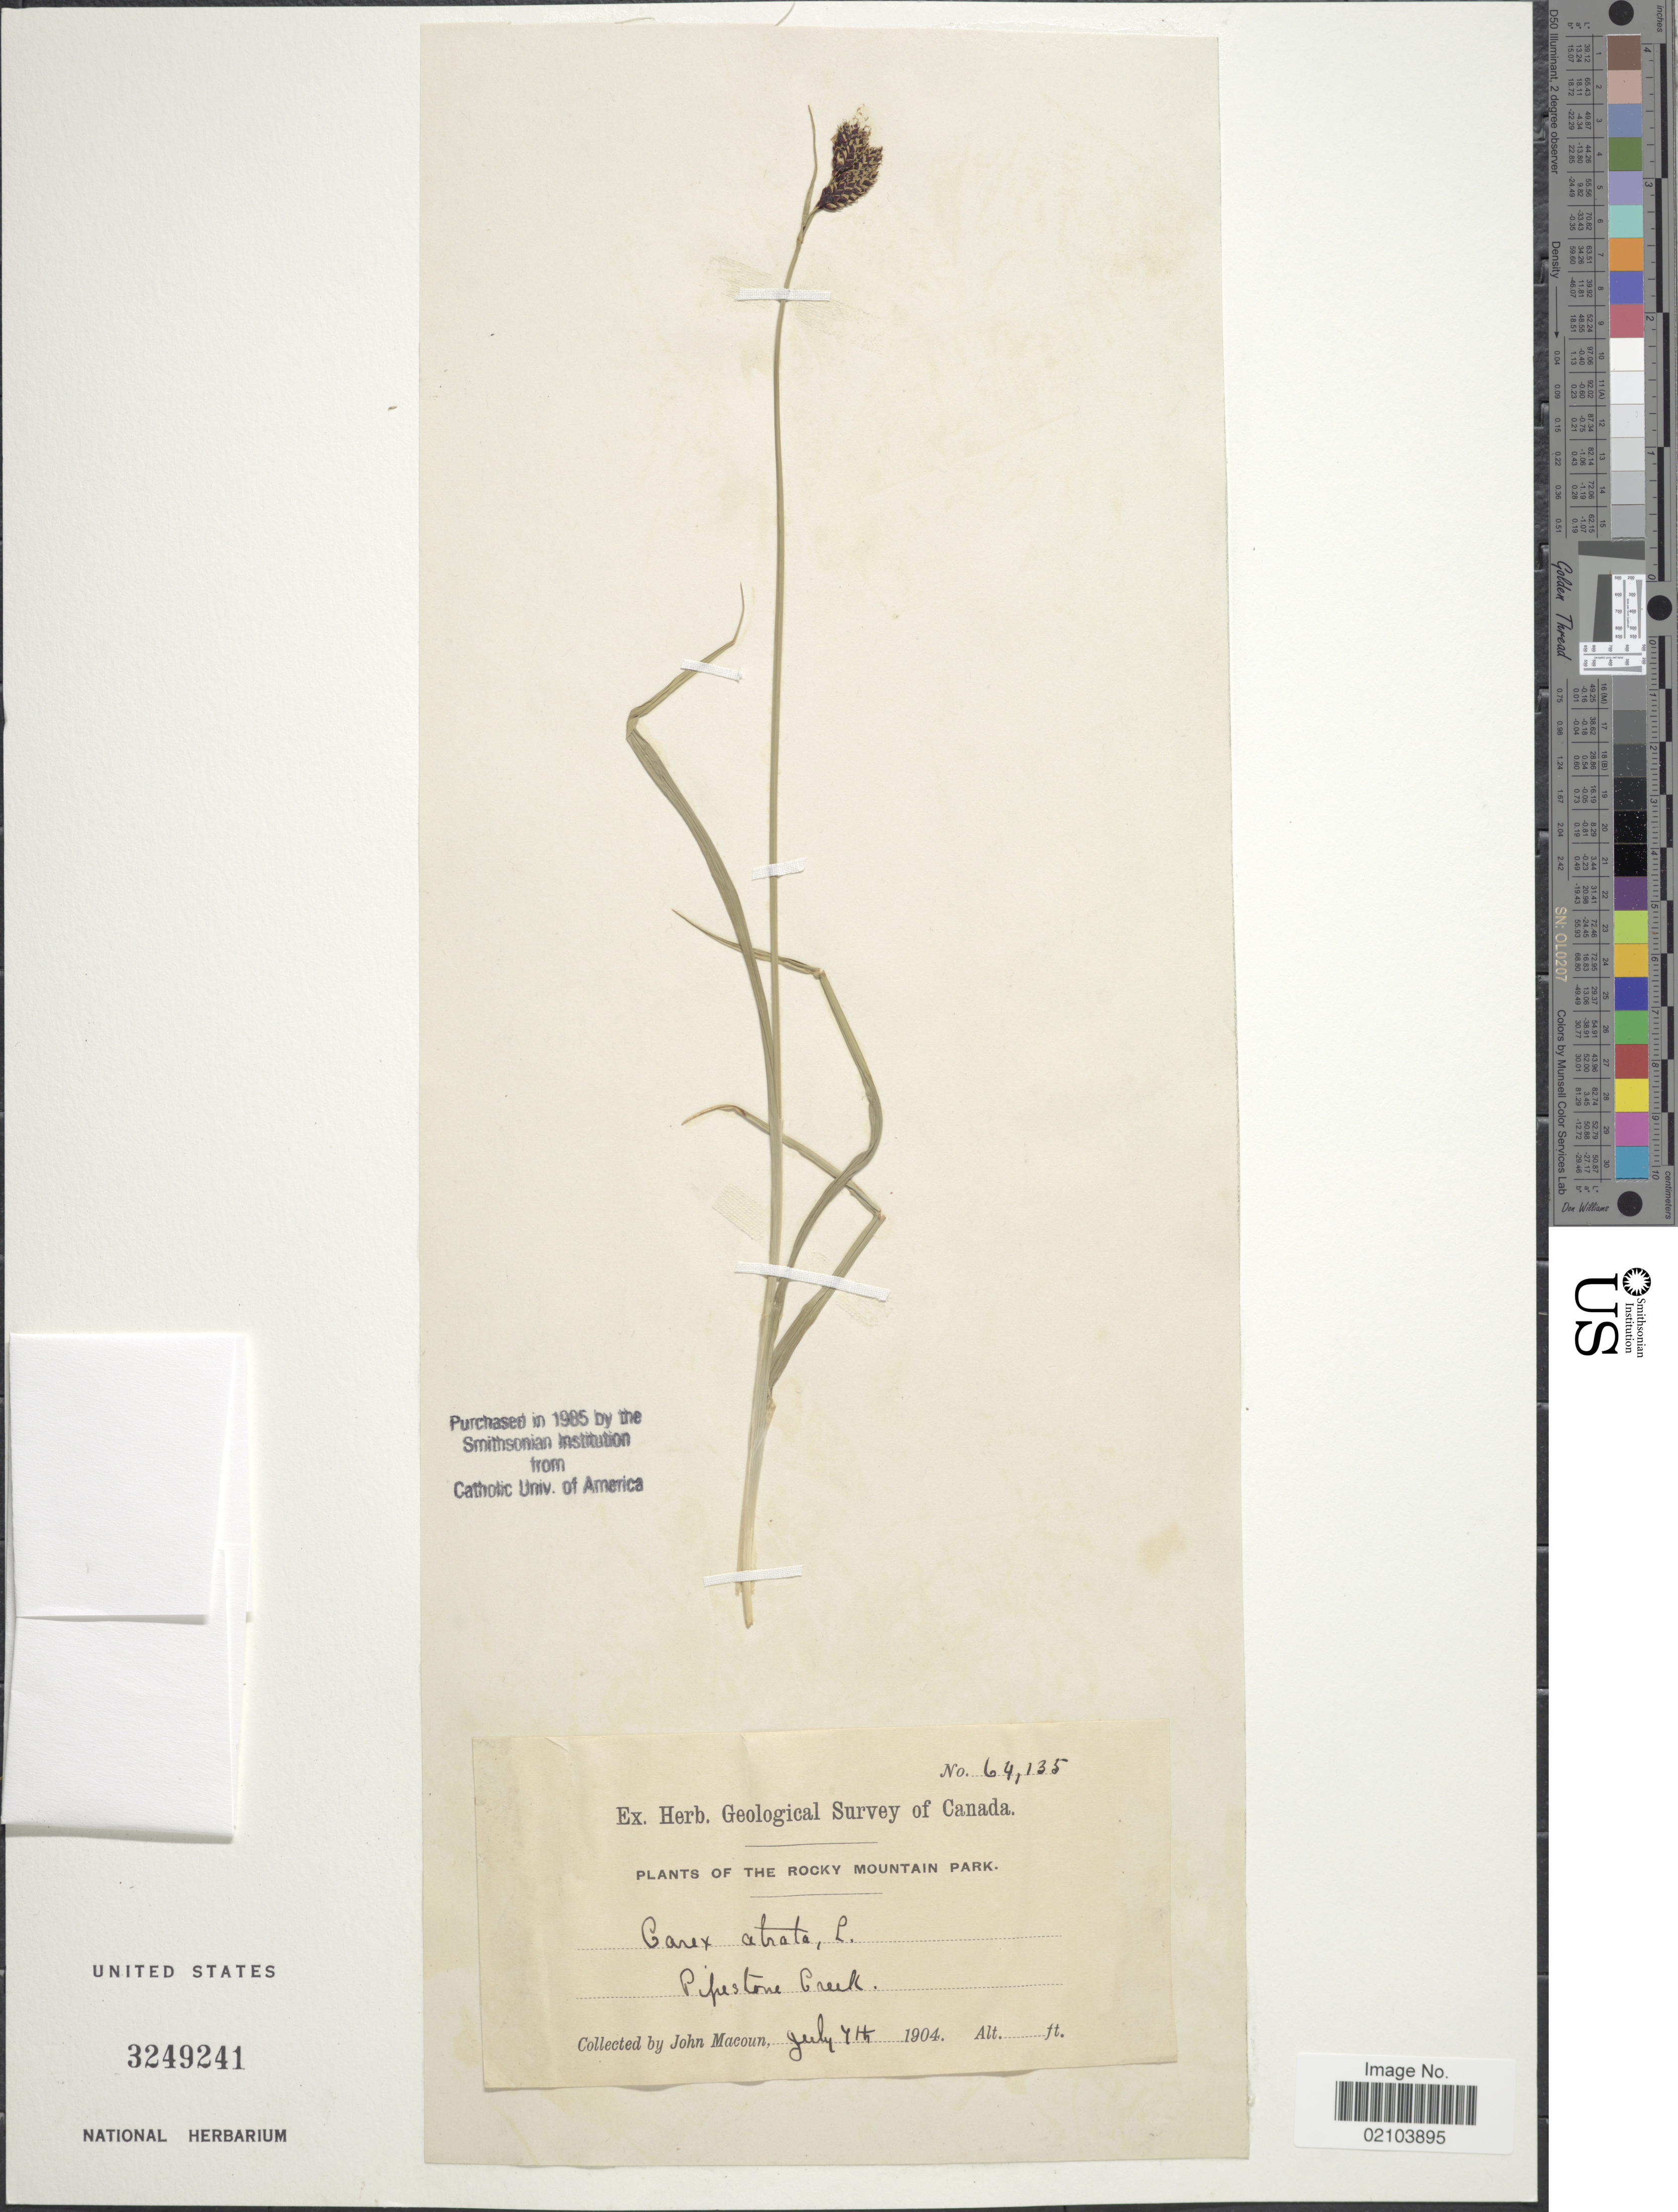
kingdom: Plantae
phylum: Tracheophyta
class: Liliopsida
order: Poales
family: Cyperaceae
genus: Carex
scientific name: Carex atrata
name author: L.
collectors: J. Macoun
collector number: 64135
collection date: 1904-07-07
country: Canada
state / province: Alberta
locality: Rocky Mountain Park. Pipestone Creek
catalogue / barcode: US 3249241